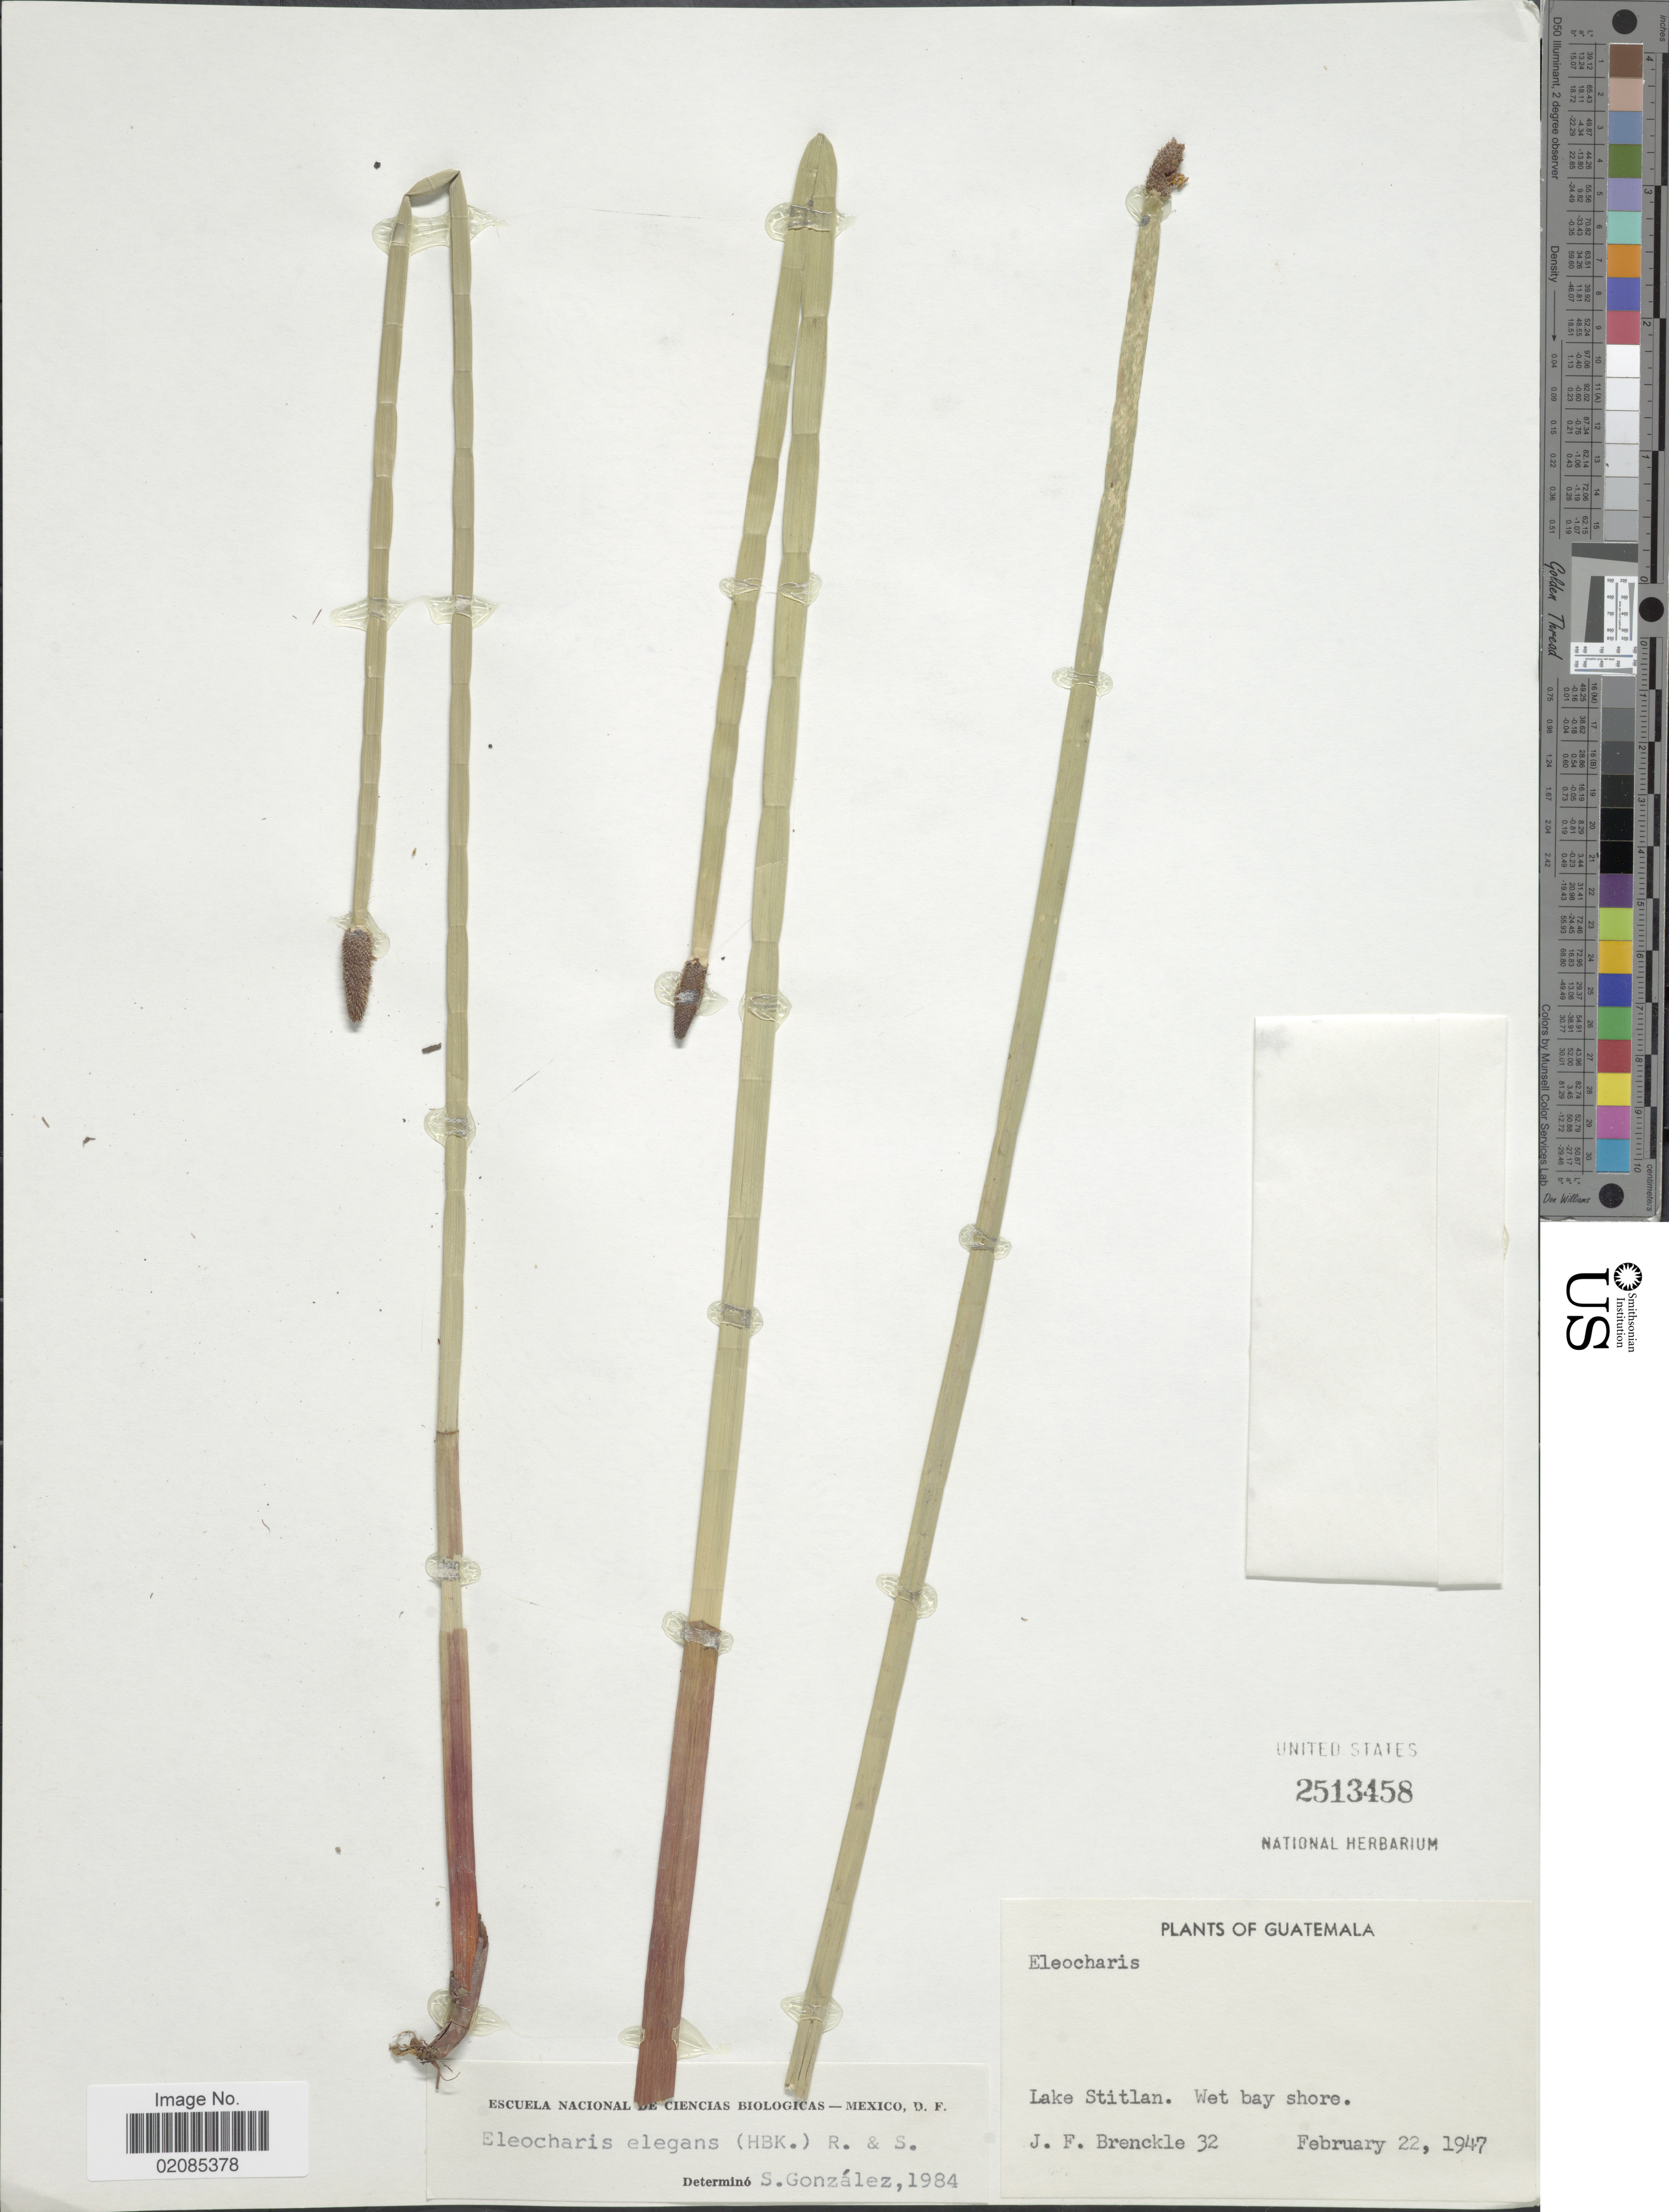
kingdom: Plantae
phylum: Tracheophyta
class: Liliopsida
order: Poales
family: Cyperaceae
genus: Eleocharis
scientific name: Eleocharis elegans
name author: (Kunth) Roem. & Schult.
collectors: J. Brenckle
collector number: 32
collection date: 1947-02-22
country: Guatemala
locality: Lake Stitlan, Wet bay shore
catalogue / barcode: US 2513458